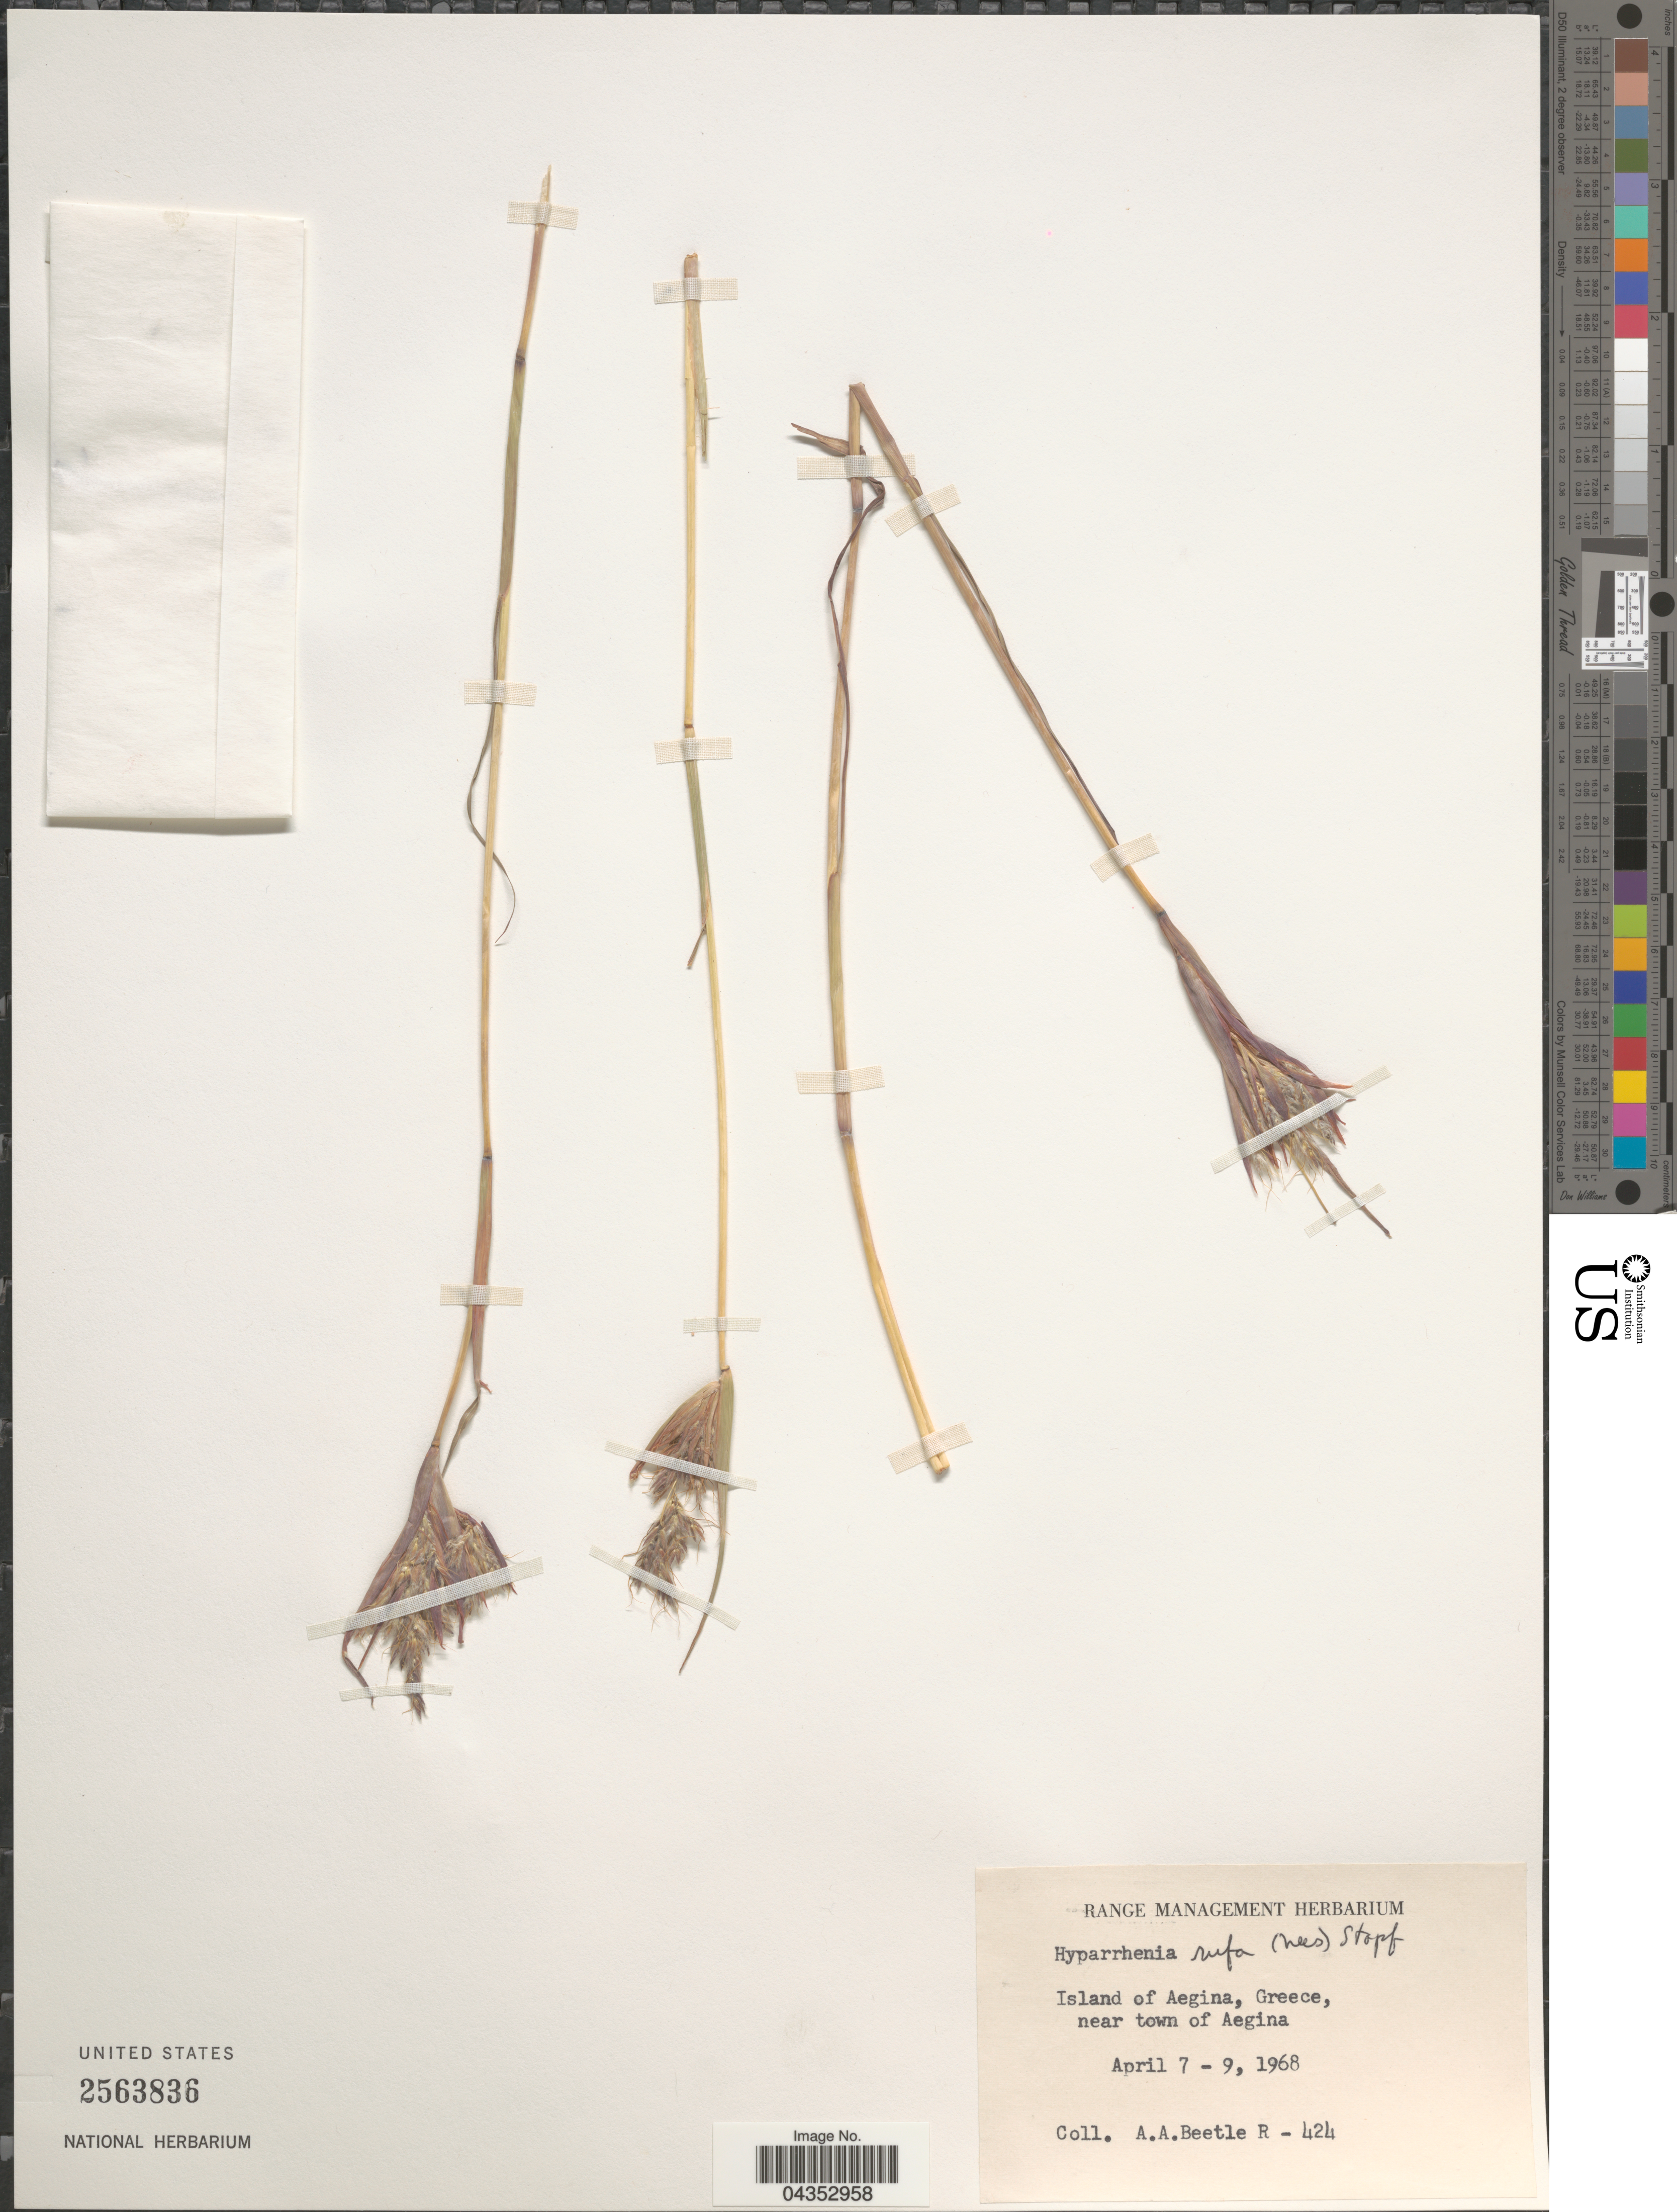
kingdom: Plantae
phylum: Tracheophyta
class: Liliopsida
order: Poales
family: Poaceae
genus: Hyparrhenia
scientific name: Hyparrhenia rufa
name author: (Nees) Stapf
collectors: A. A. Beetle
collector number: R - 424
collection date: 1968-04-07/1968-04-09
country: Greece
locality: Island of Aegina, near town of Aegina.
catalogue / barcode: US 2563836